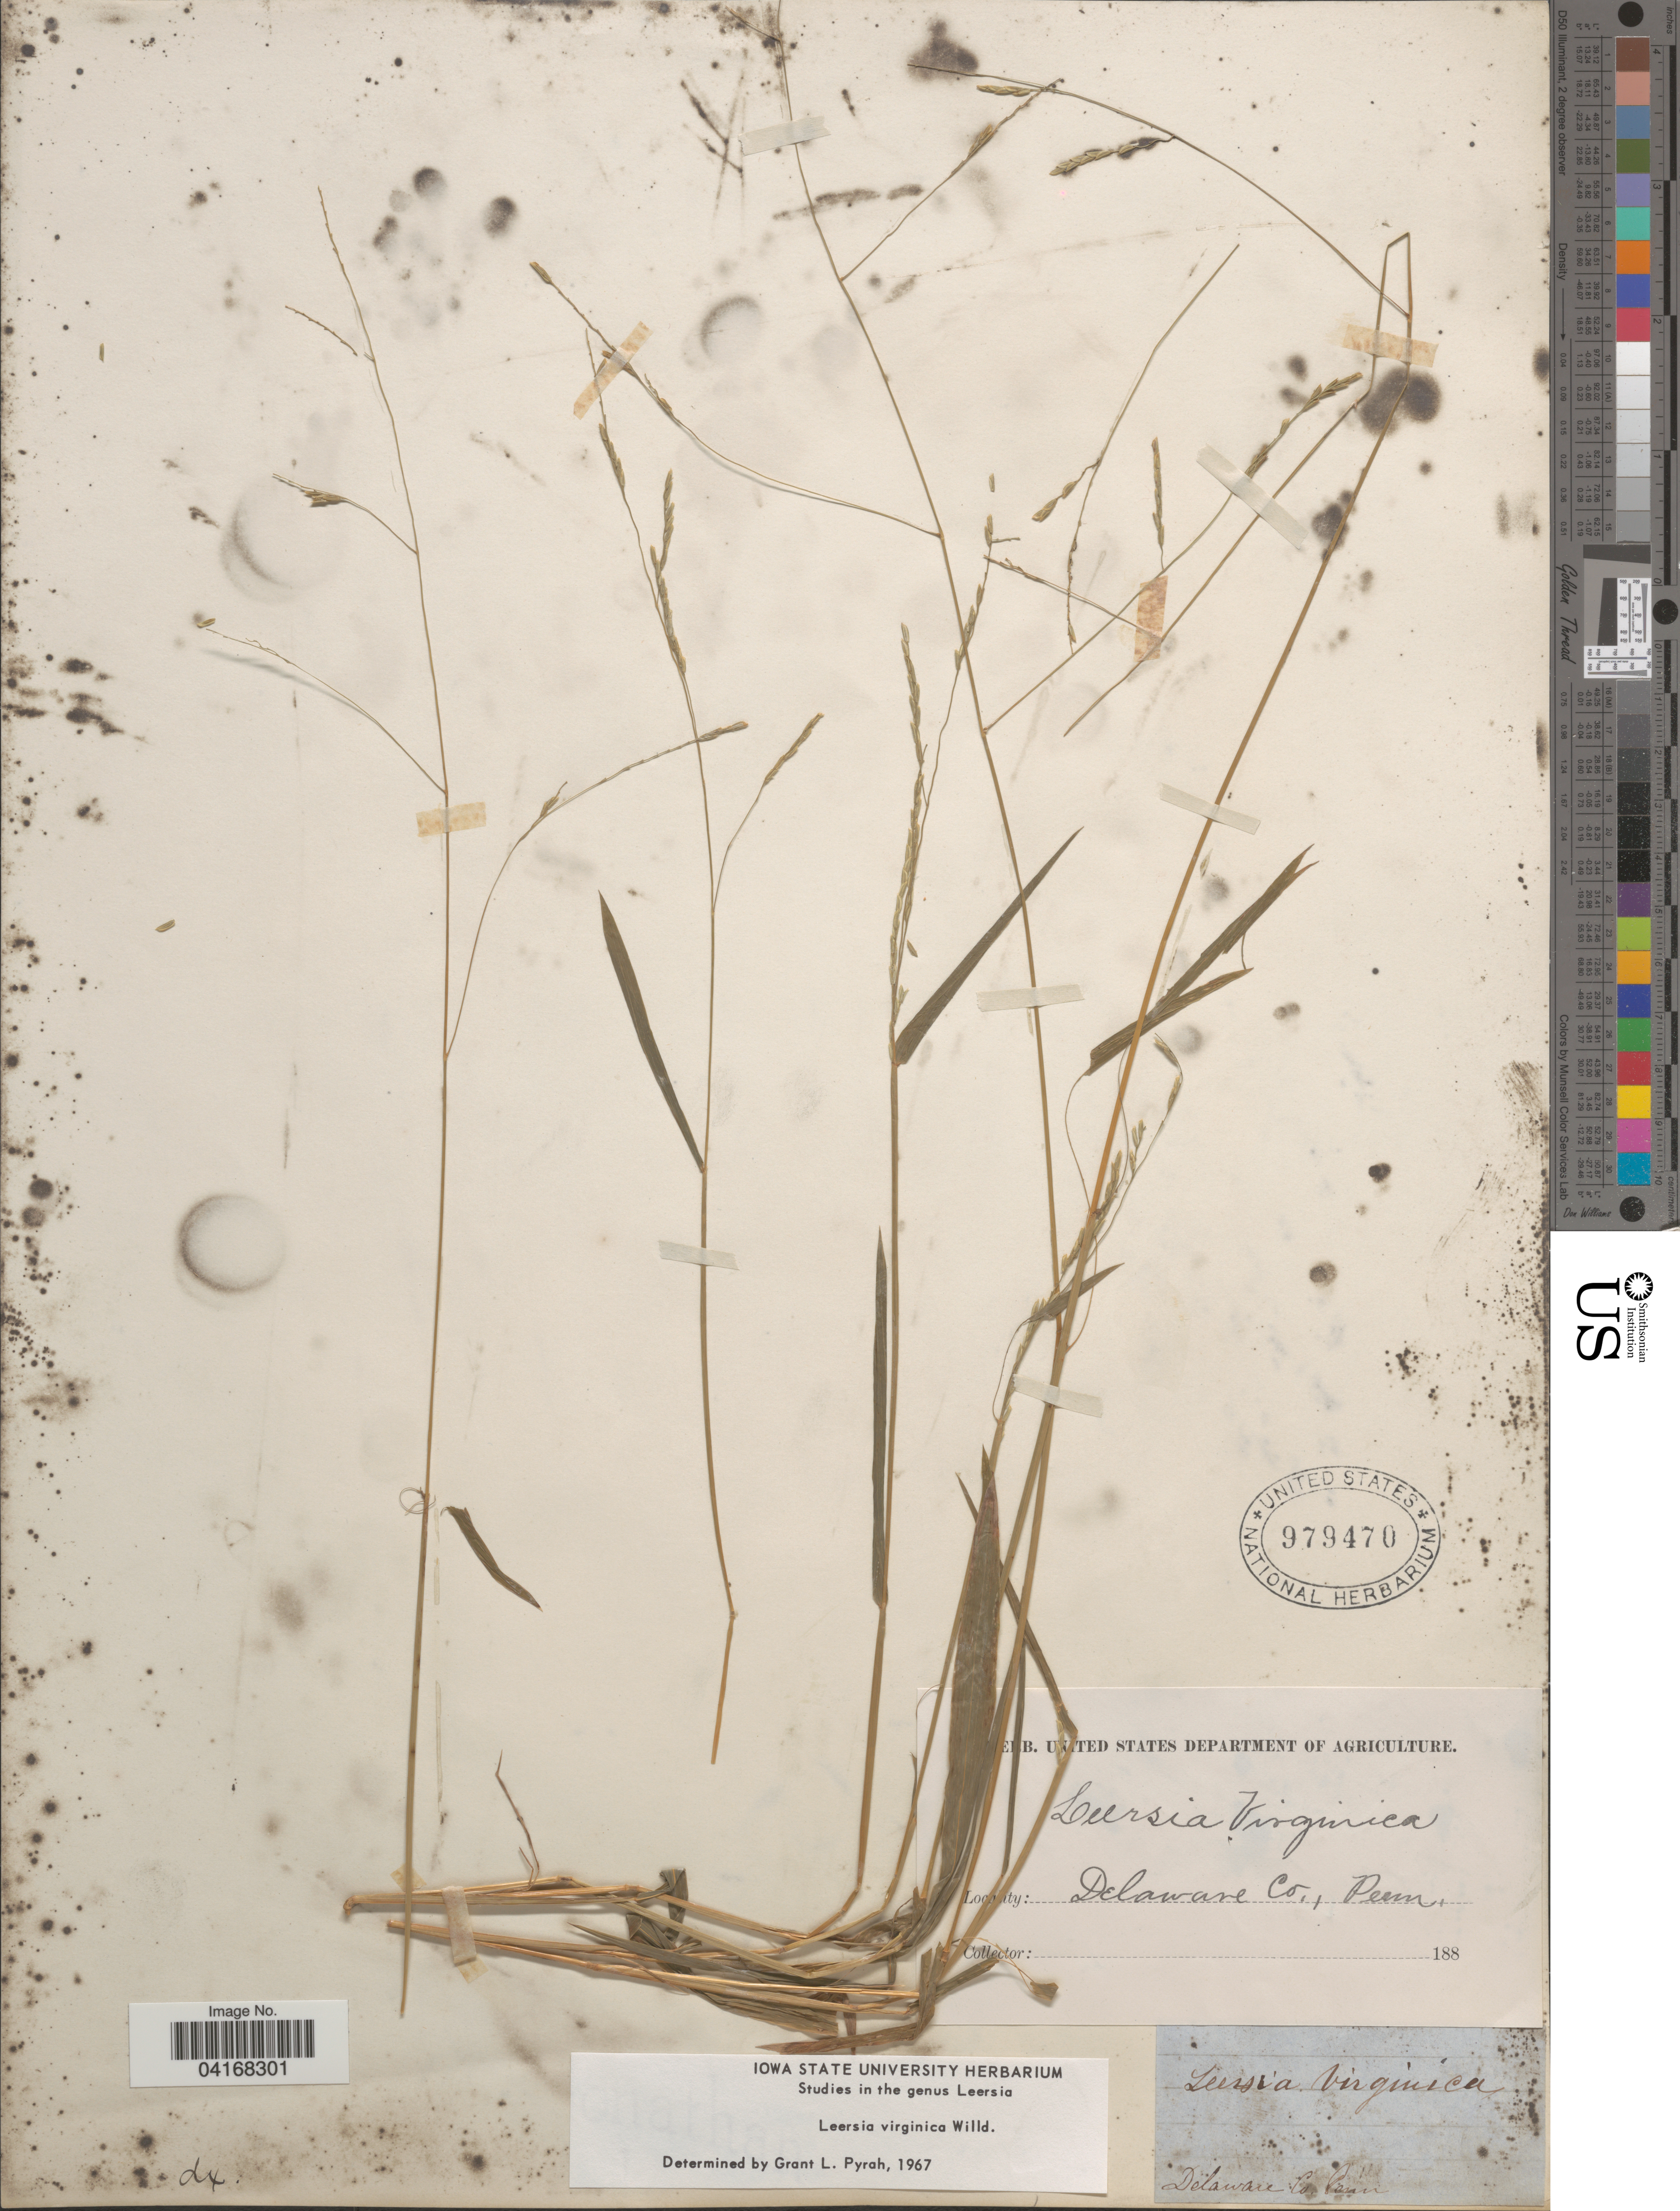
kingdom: Plantae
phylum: Tracheophyta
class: Liliopsida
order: Poales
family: Poaceae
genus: Leersia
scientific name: Leersia virginica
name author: Willd.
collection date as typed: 188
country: United States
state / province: Pennsylvania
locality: Delaware Co.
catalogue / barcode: US 979470